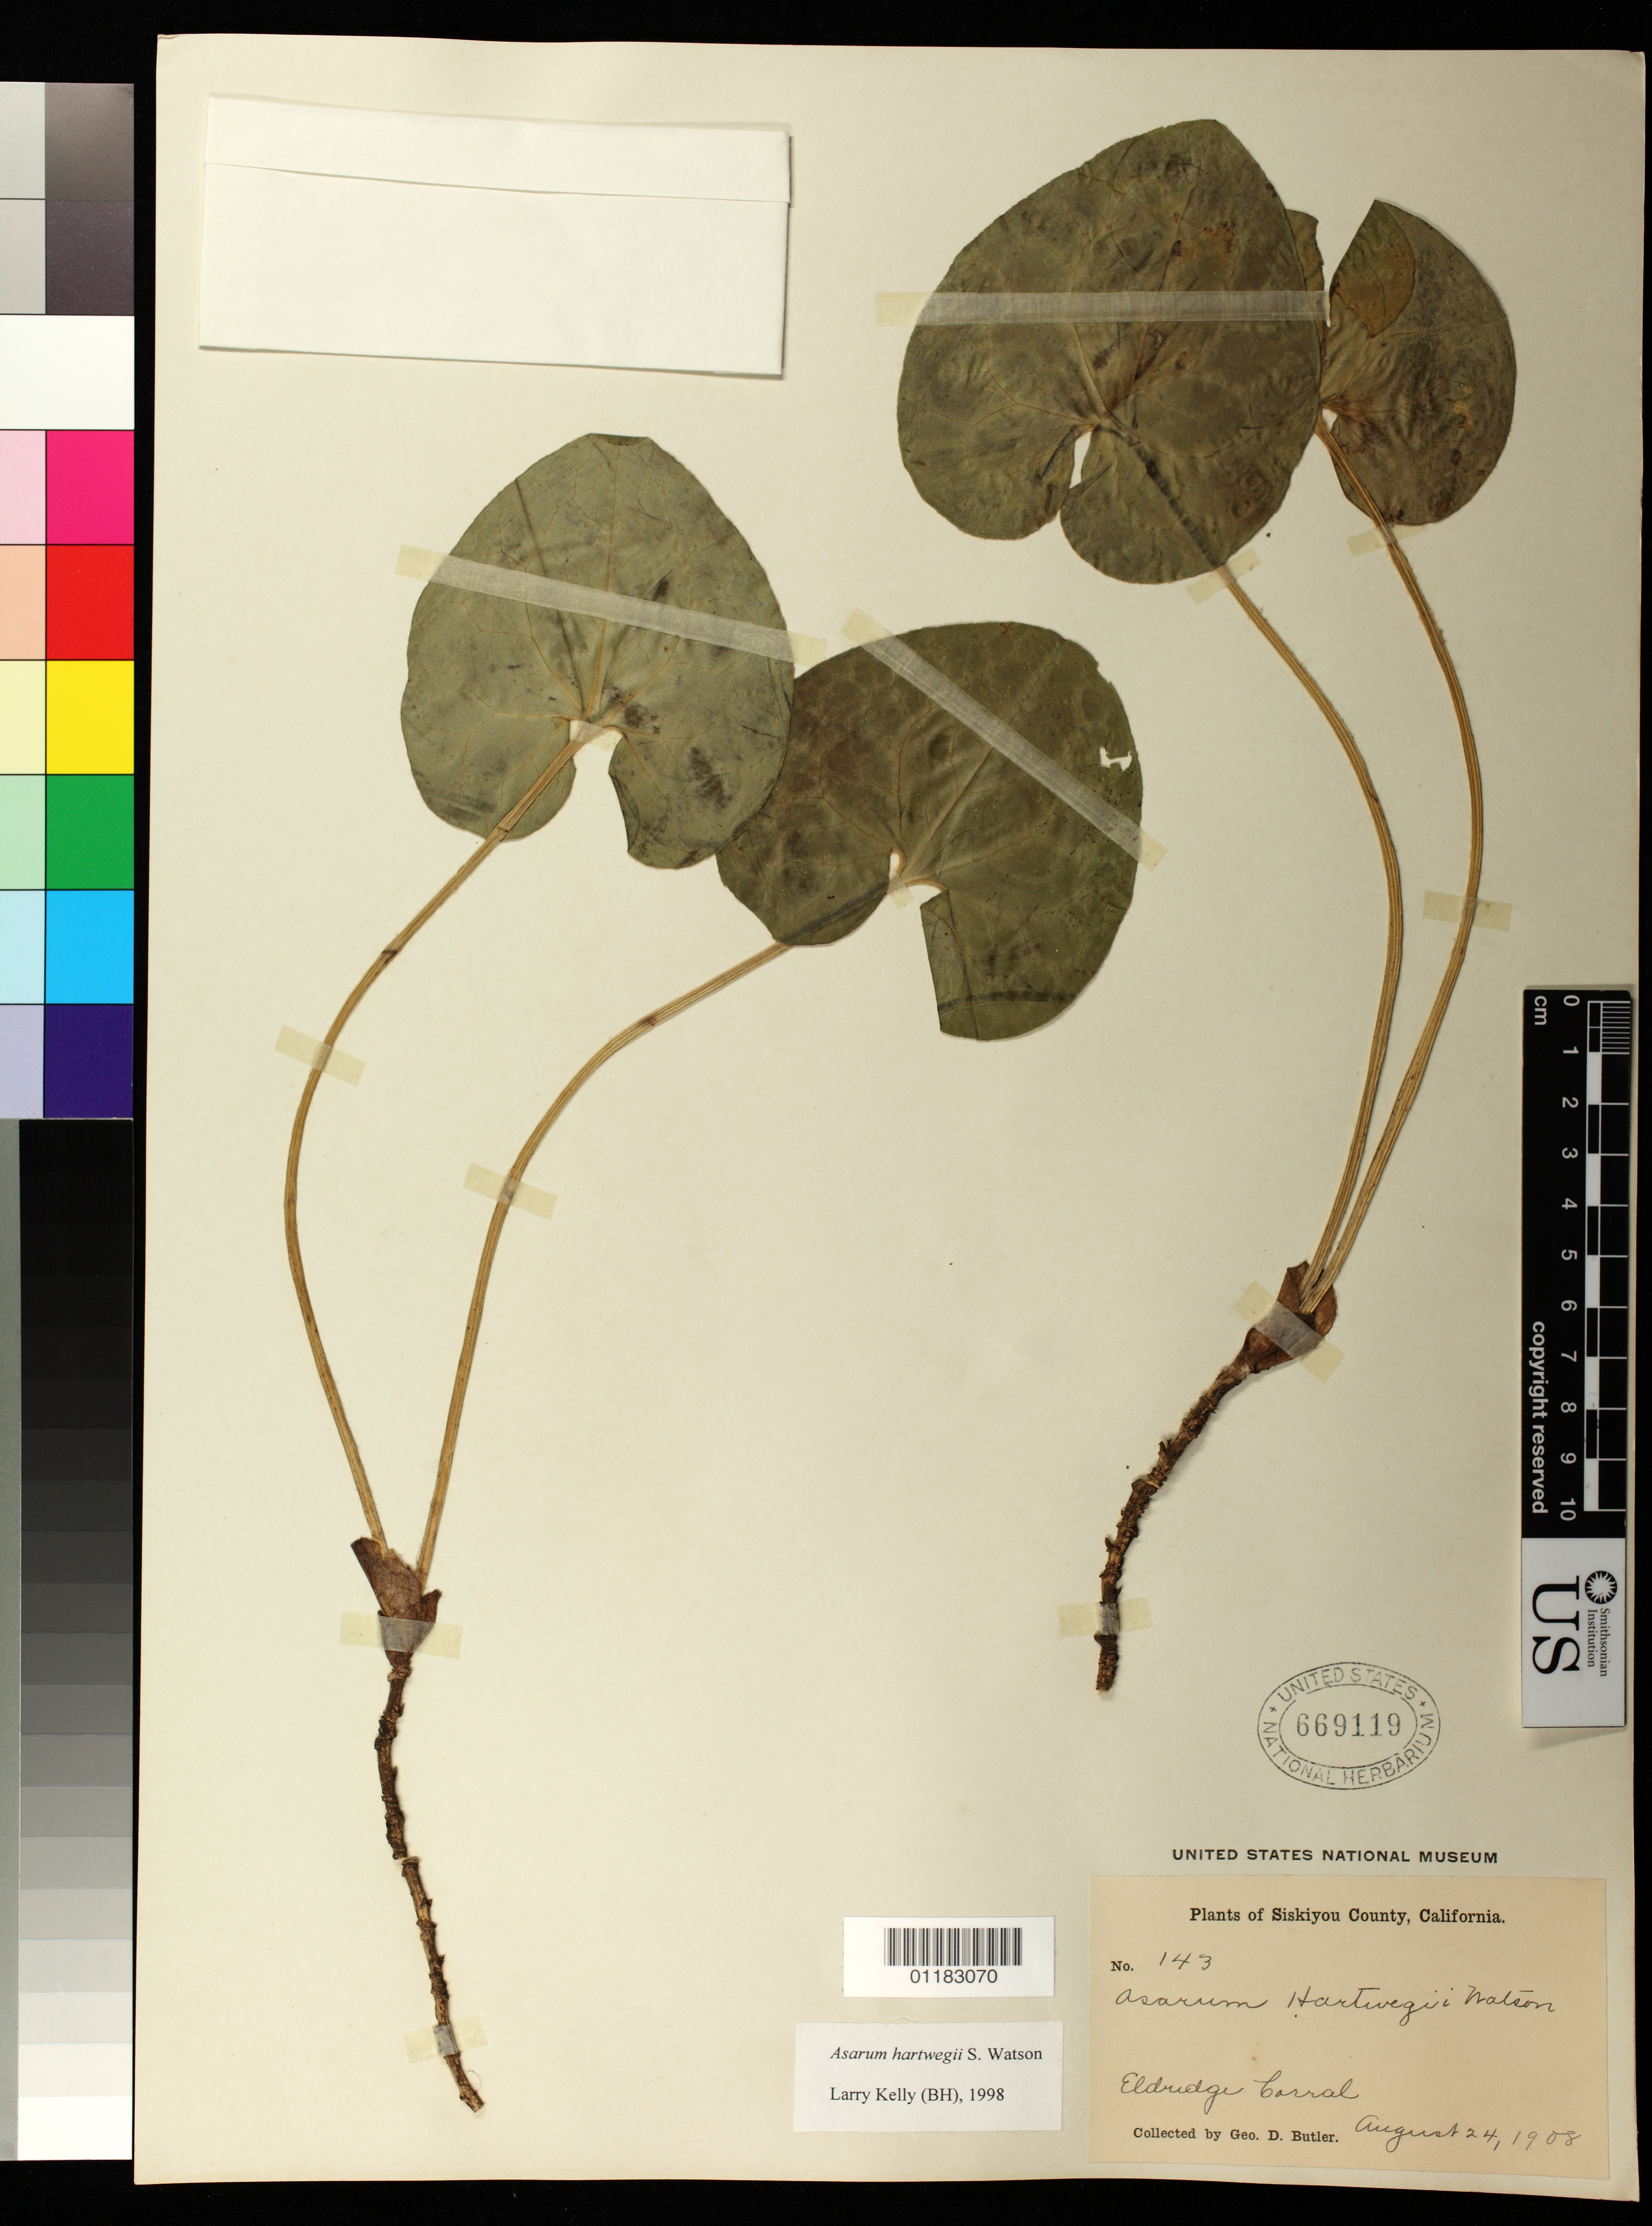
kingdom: Plantae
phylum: Tracheophyta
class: Magnoliopsida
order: Piperales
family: Aristolochiaceae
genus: Asarum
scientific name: Asarum hartwegii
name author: S. Watson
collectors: G. D. Butler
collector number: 143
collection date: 1908-08-24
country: United States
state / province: California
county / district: Siskiyou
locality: Eldridge Corral, Siskiyou County.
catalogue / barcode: US 669119